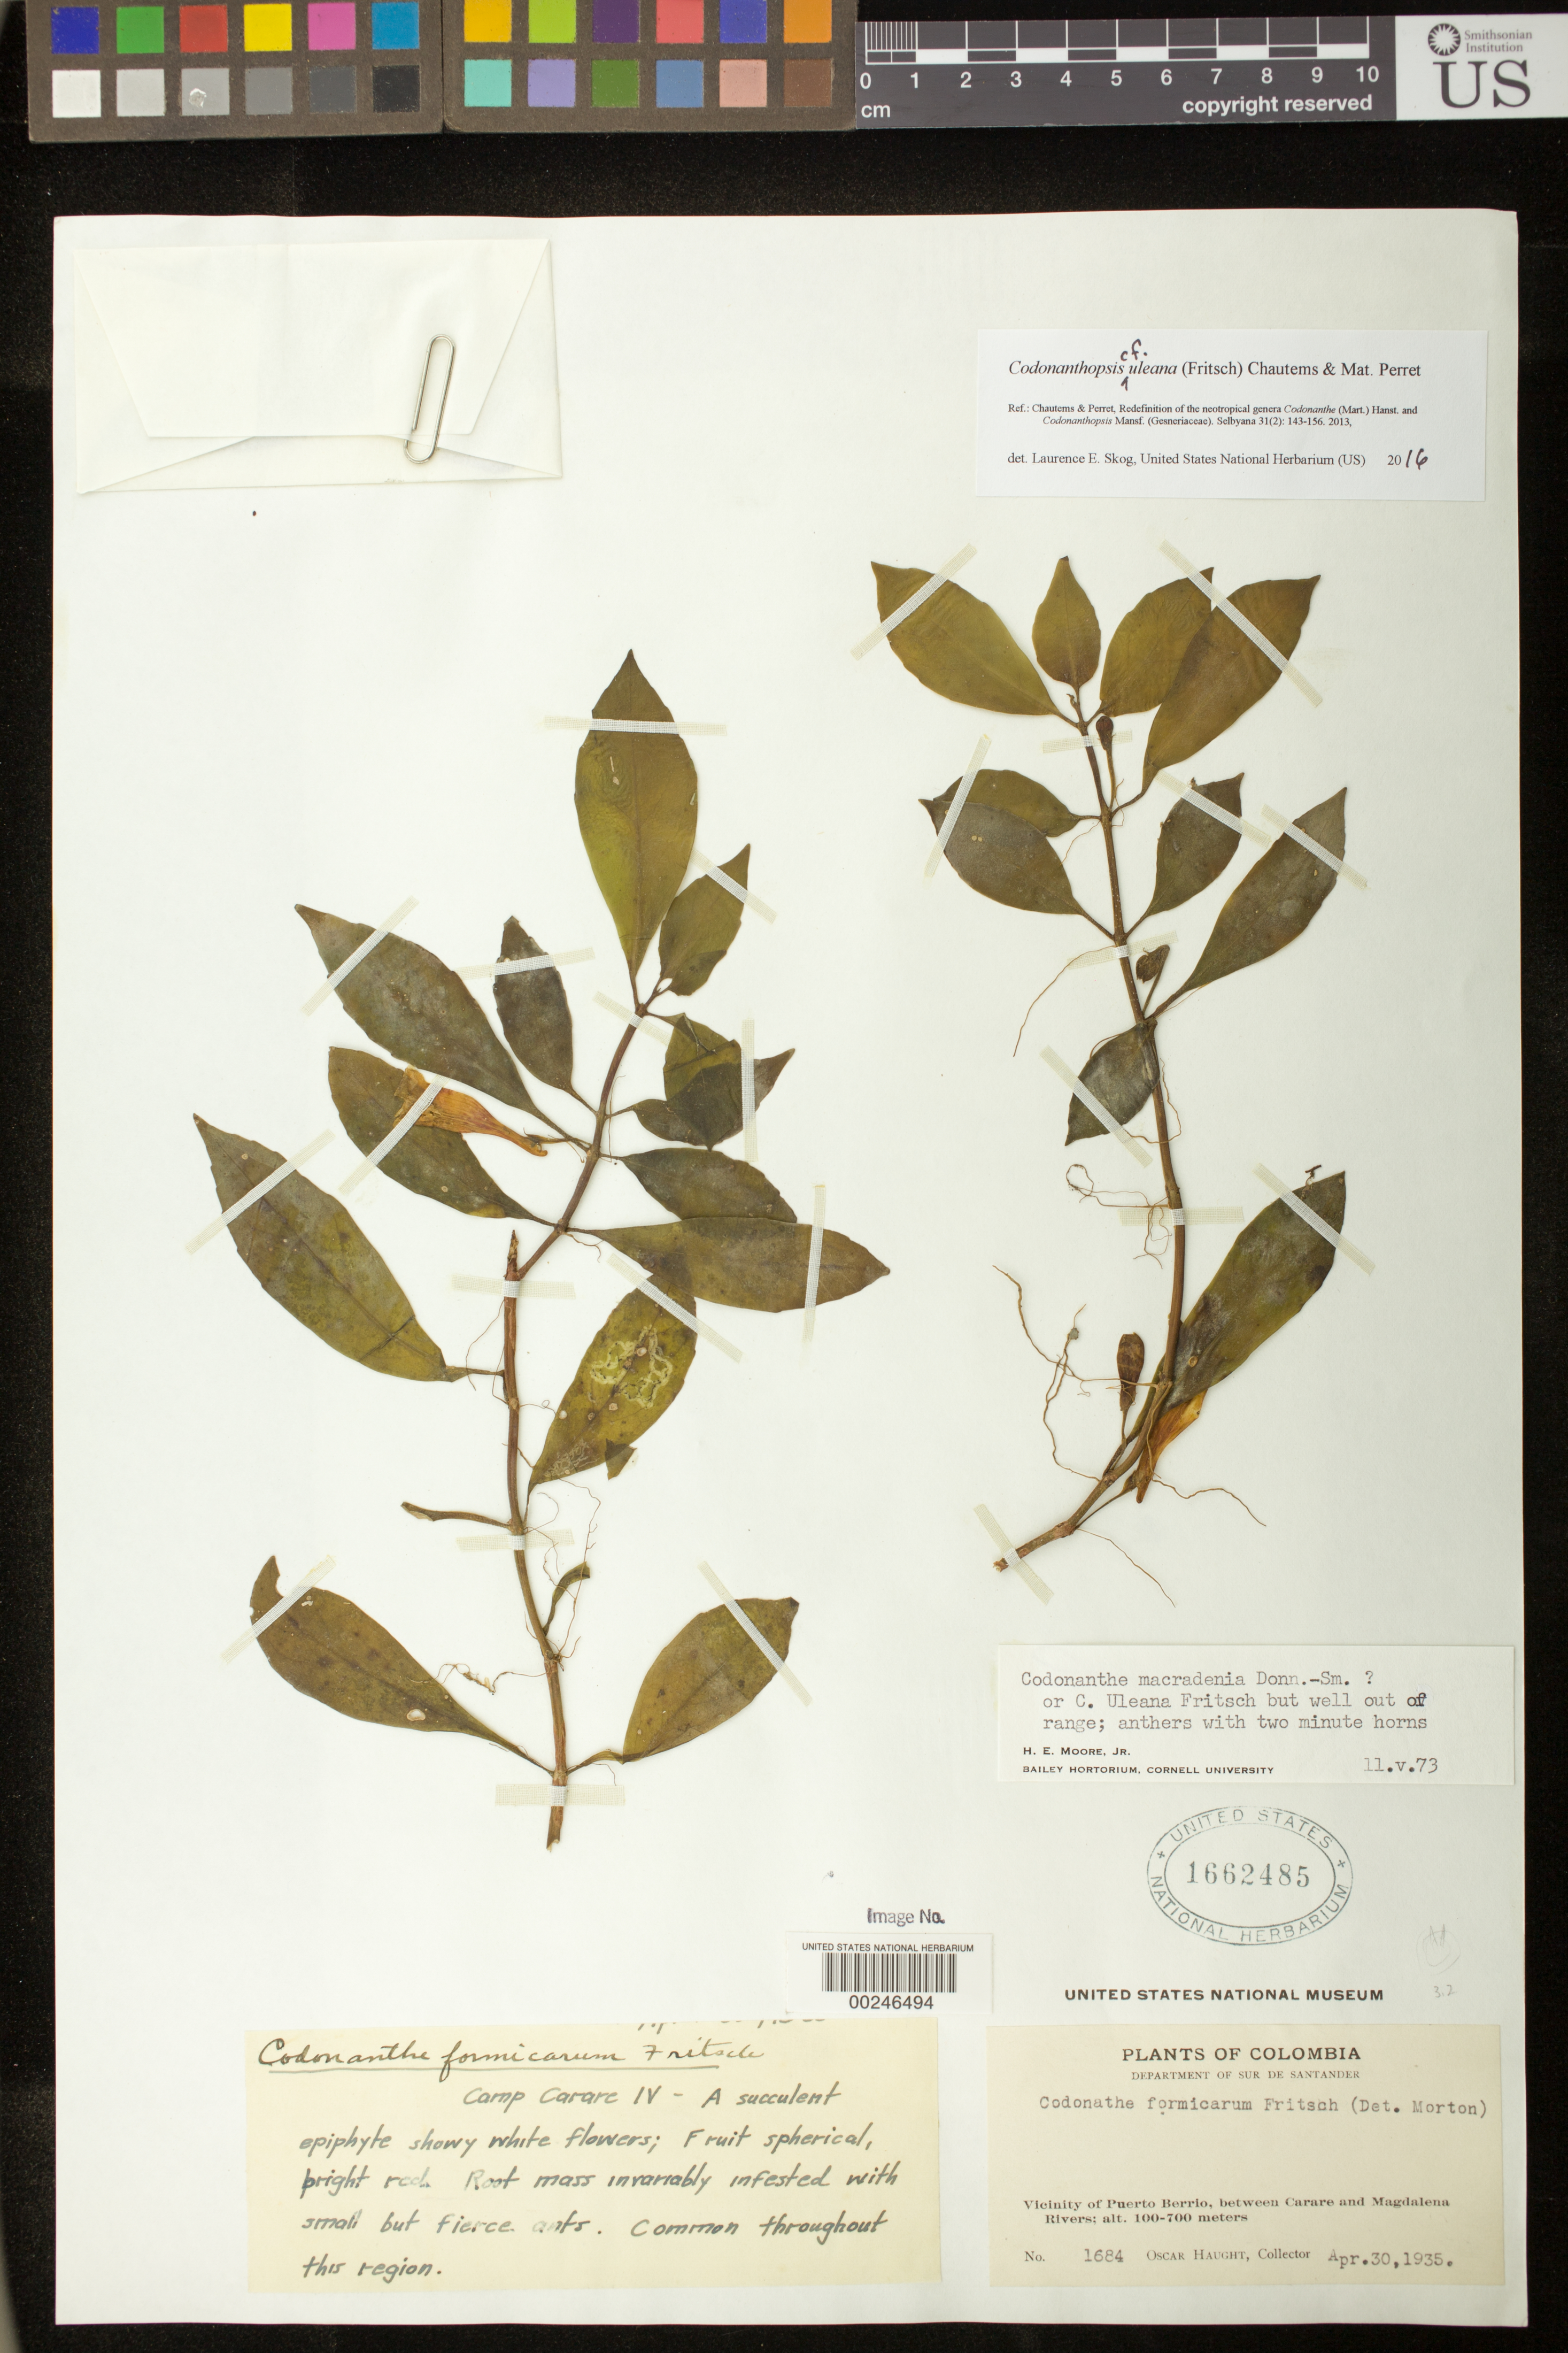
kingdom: Plantae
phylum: Tracheophyta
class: Magnoliopsida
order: Lamiales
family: Gesneriaceae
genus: Codonanthopsis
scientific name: Codonanthopsis uleana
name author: (Fritsch) Chautems & Mat.Perret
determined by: Skog, Laurence E.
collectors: O. L. Haught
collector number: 1684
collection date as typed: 30 Apr 1935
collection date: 1935-04-30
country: Colombia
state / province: Santander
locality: Dept of Sur de Santander, vicinity of Puerto Berrio, between Carare and Magdalena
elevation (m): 100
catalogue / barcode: US 1662485